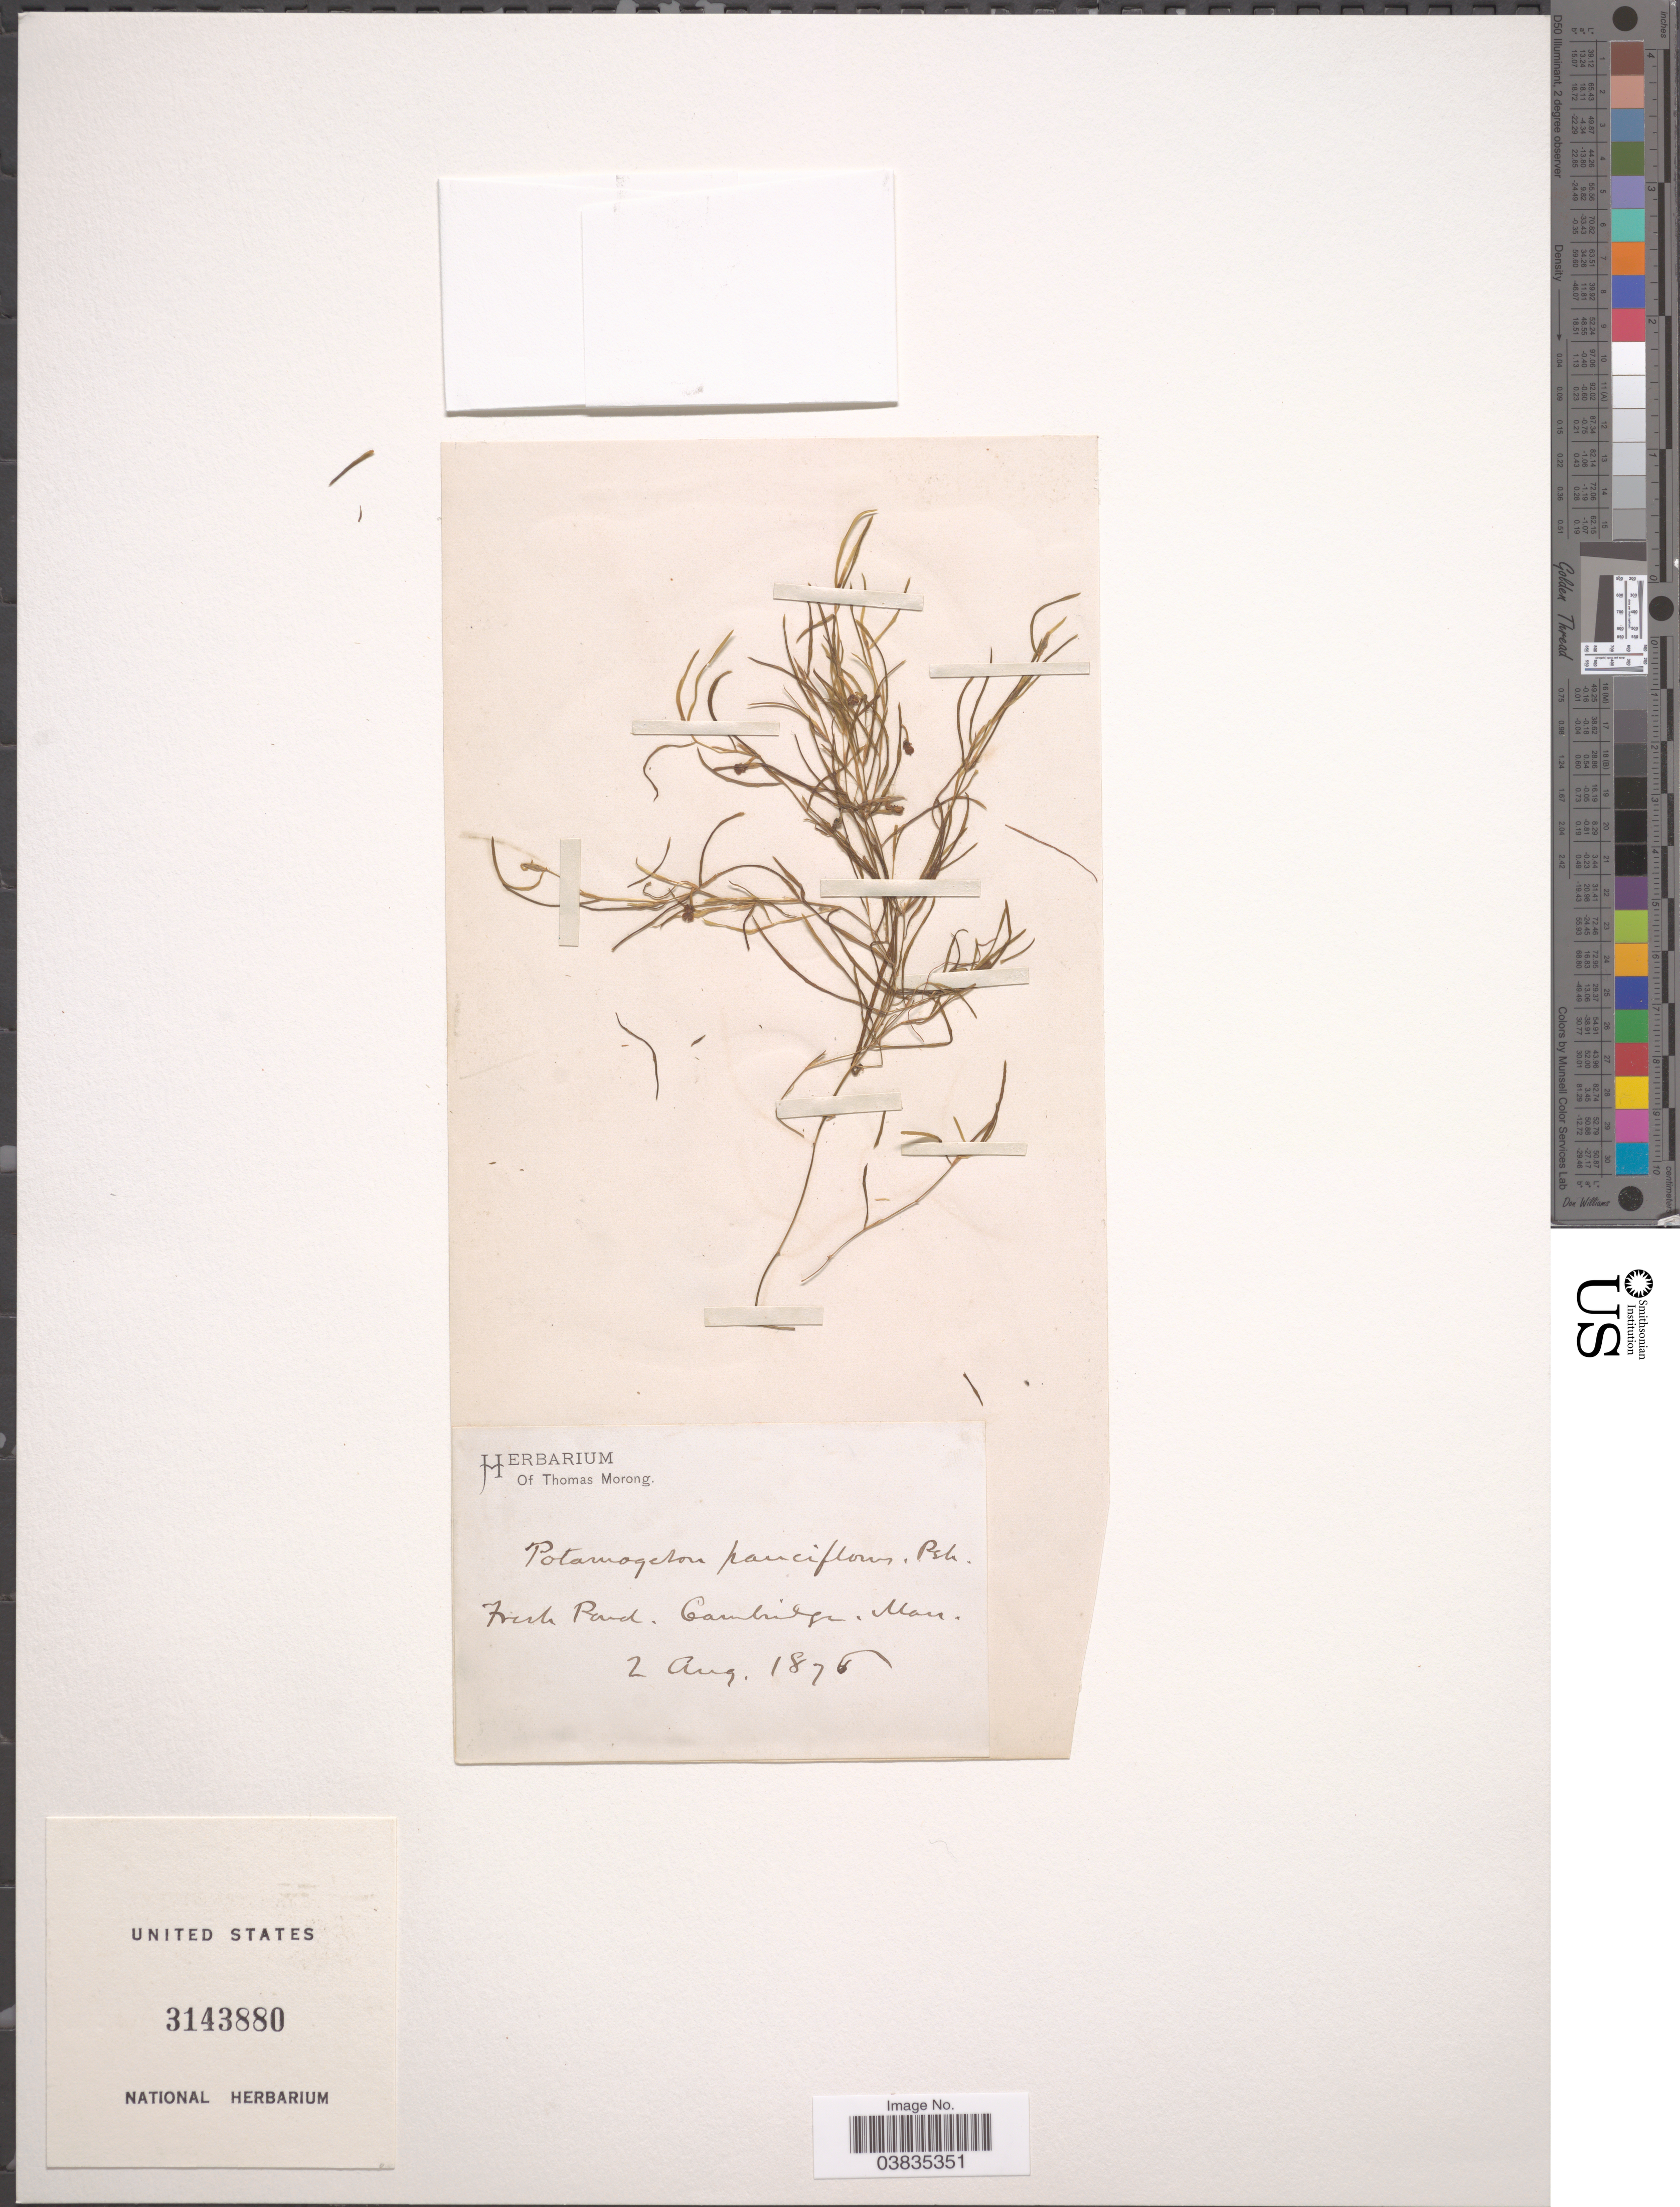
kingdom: Plantae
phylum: Tracheophyta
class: Liliopsida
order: Alismatales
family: Potamogetonaceae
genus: Potamogeton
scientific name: Potamogeton pauciflorus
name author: Pursh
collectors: ex Herb. T. Morong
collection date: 1876-08-02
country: United States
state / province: Massachusetts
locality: Cambridge.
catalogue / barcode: US 3143880